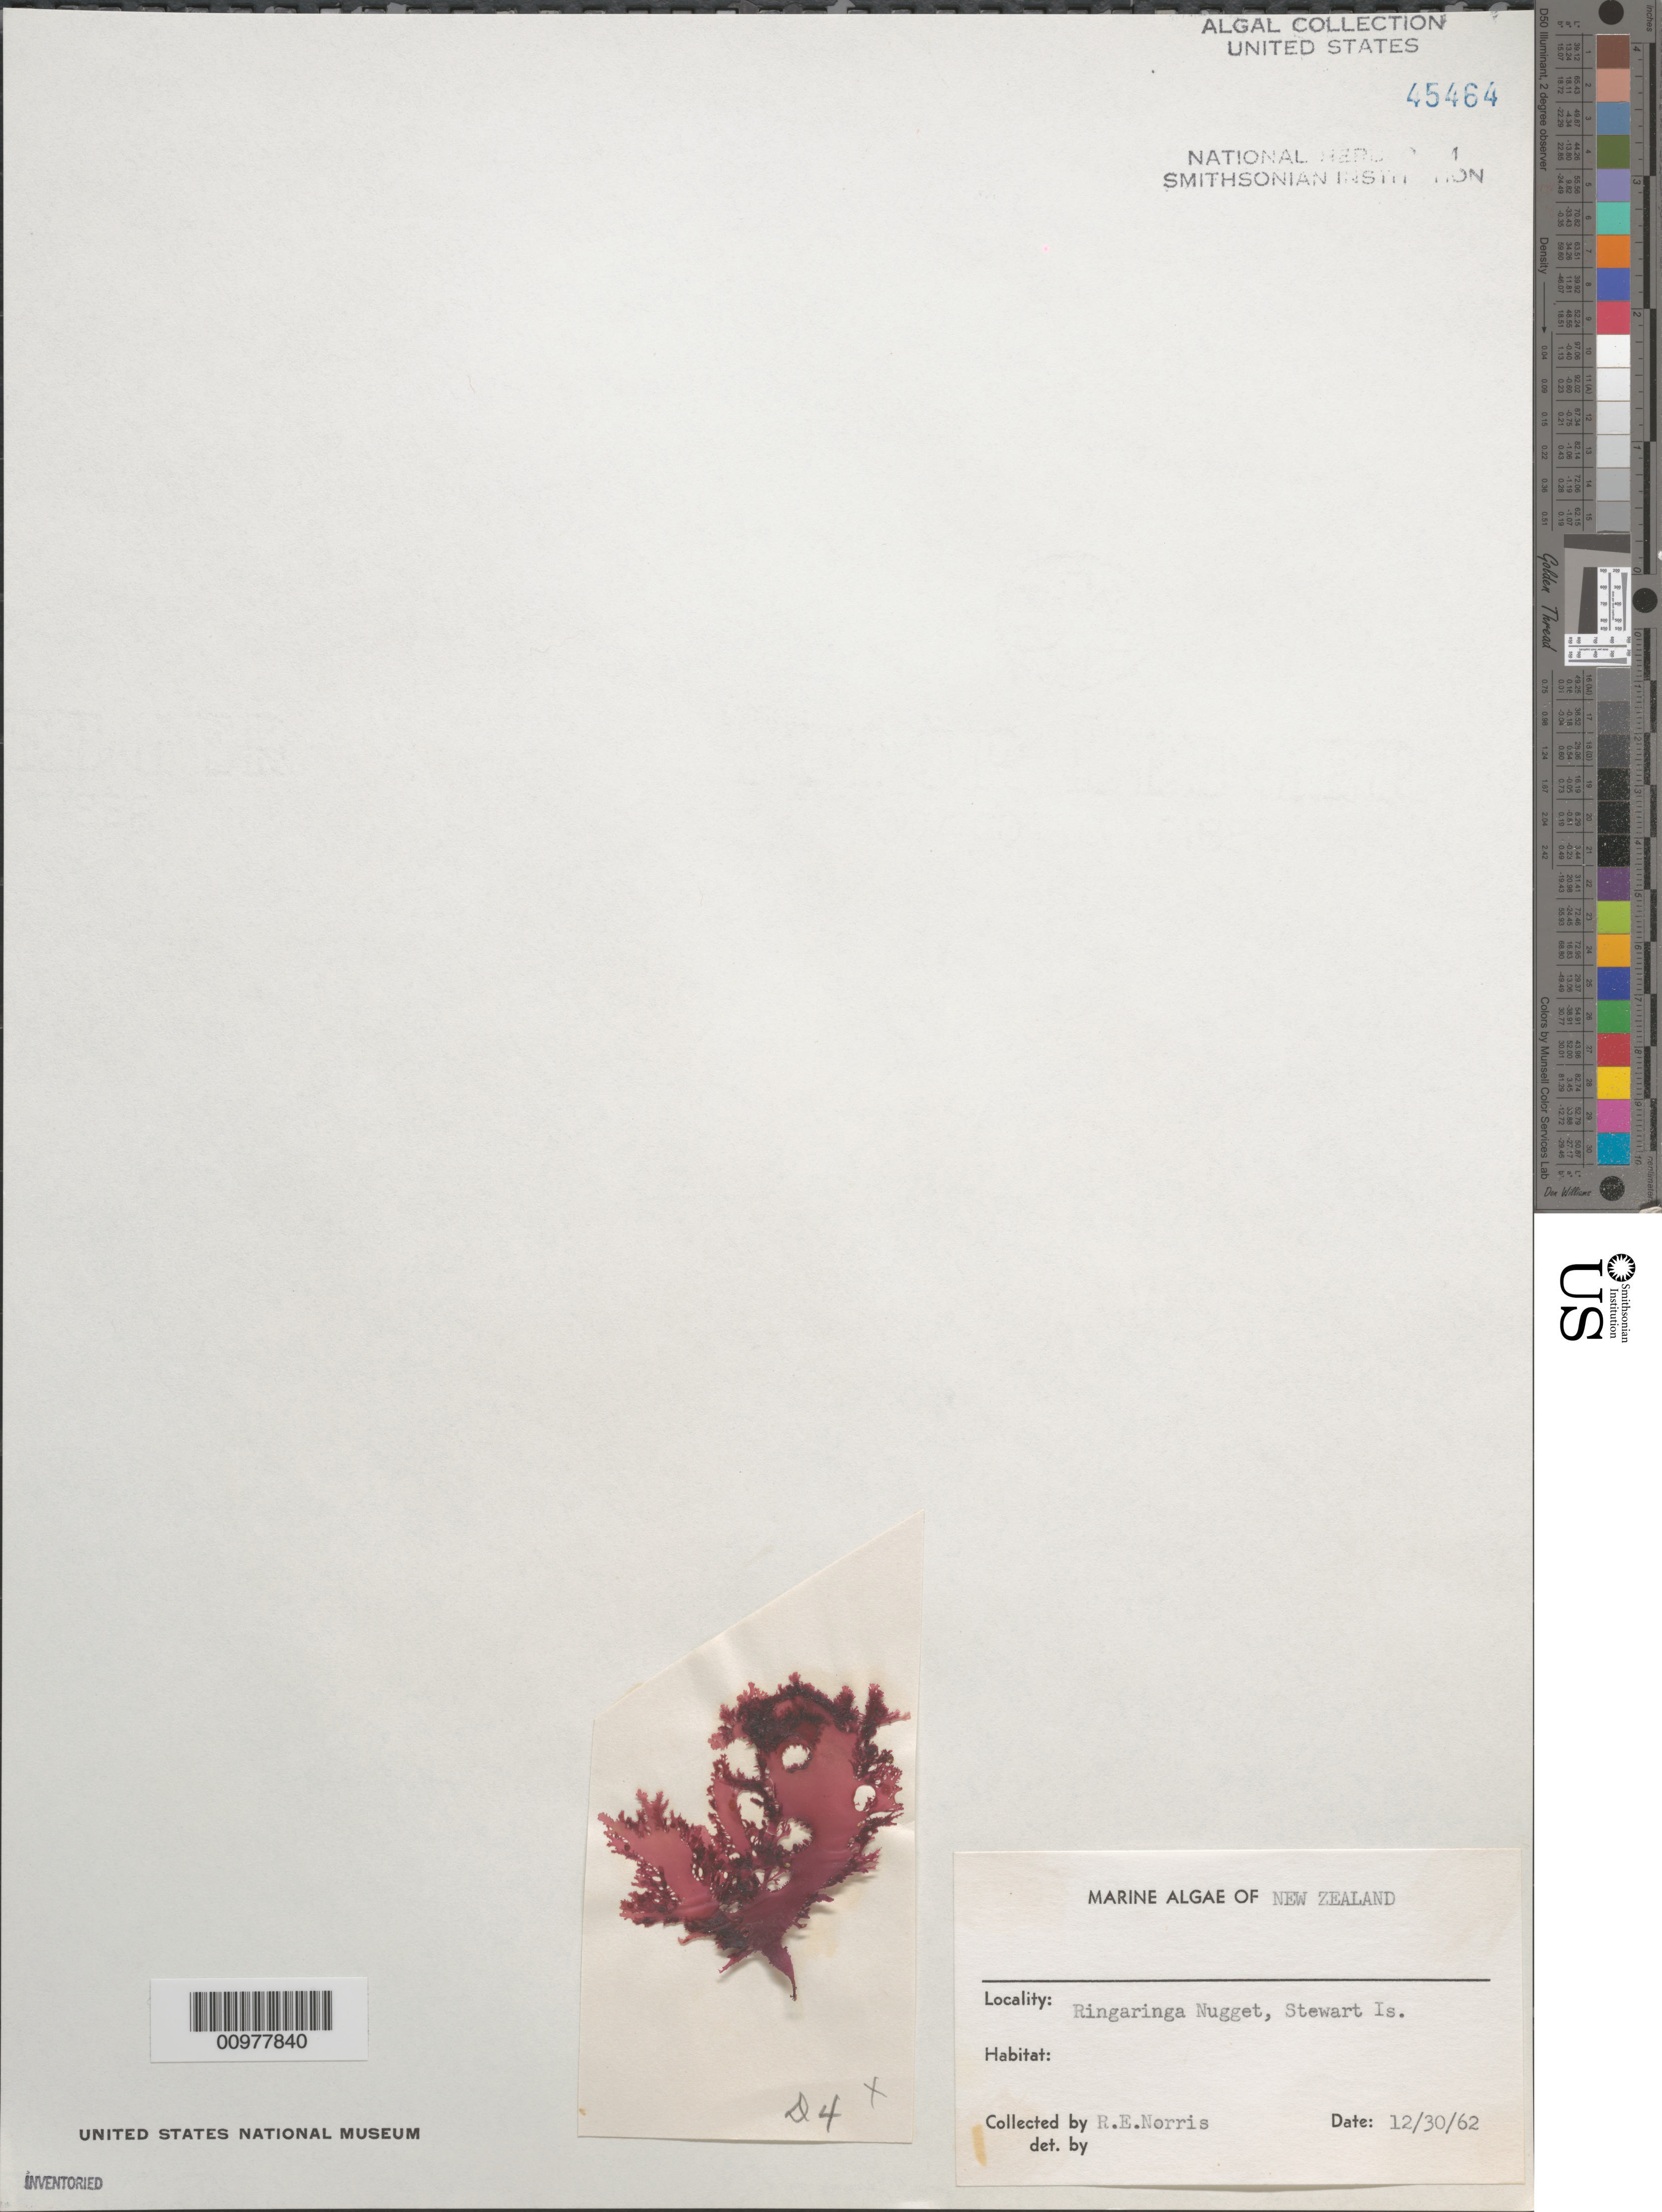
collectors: R. E. Norris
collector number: D-4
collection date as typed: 30 Dec 1962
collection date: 1962-12-30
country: New Zealand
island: Stewart Island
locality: Ringaringa Nugget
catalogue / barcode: US 45464